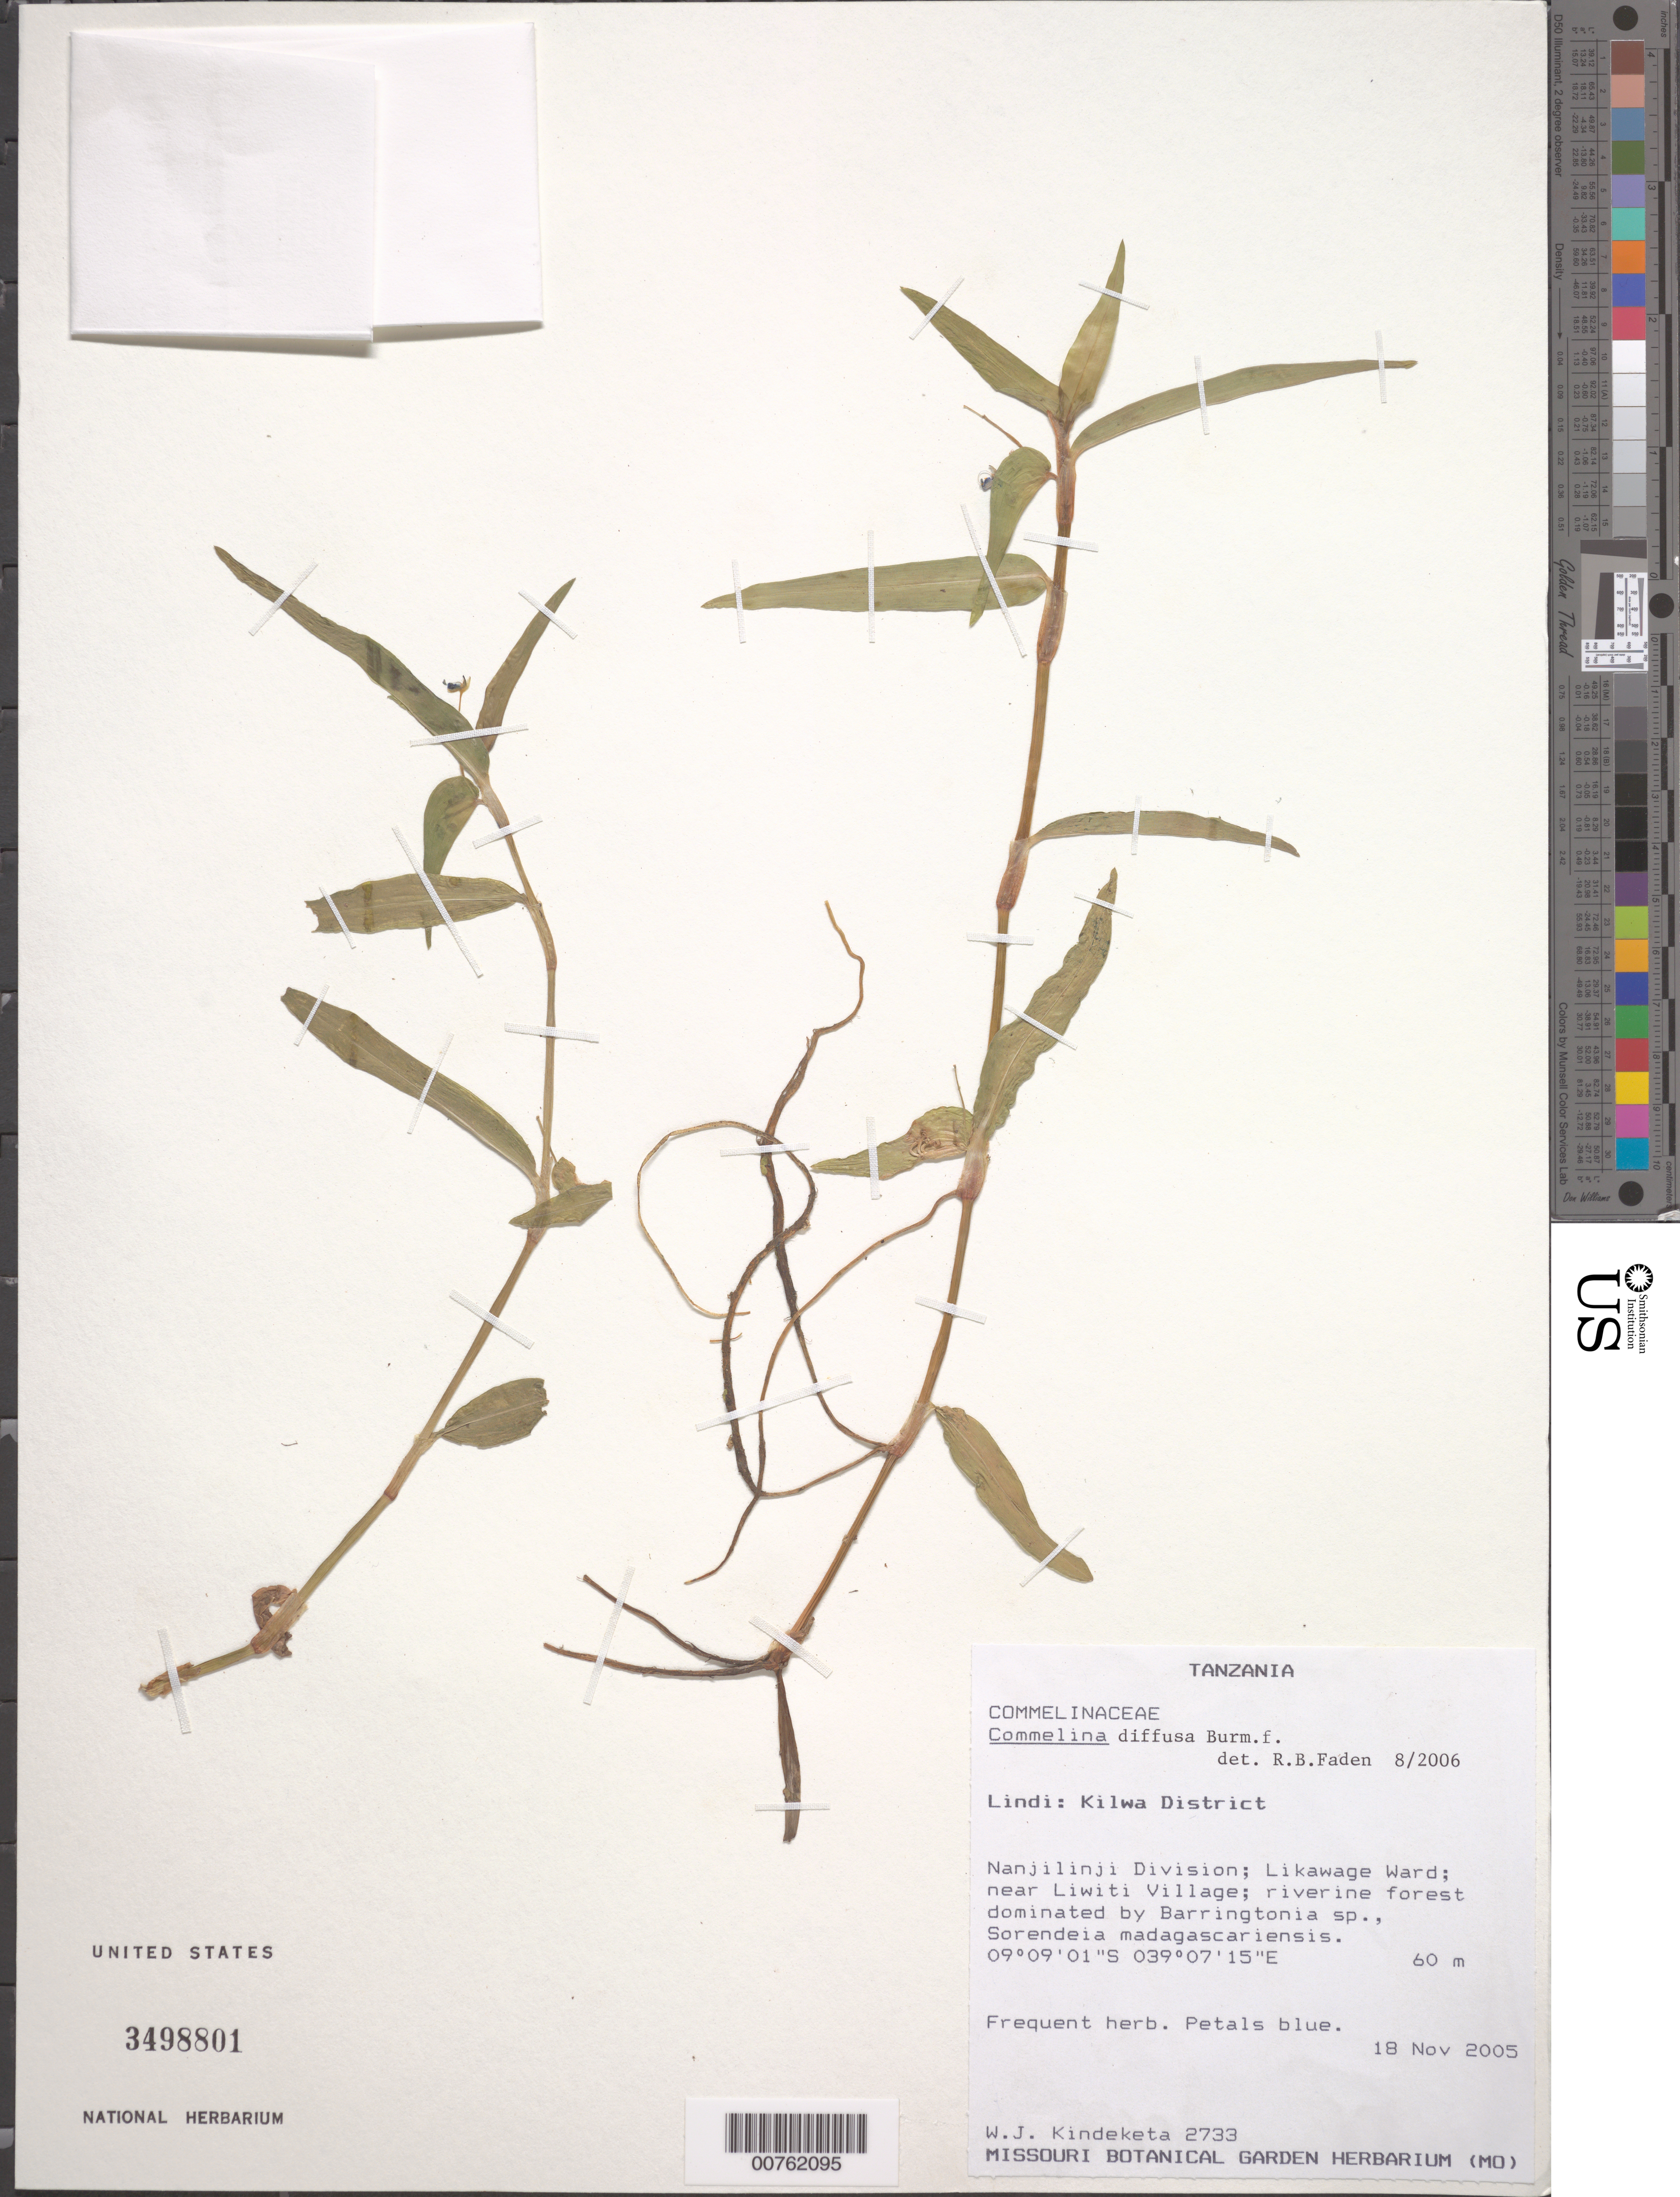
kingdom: Plantae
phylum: Tracheophyta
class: Liliopsida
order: Commelinales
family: Commelinaceae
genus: Commelina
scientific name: Commelina diffusa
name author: Burm. f.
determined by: Faden, Robert B., (US), Smithsonian Institution - National Museum of Natural History (UNITED STATES)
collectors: W. J. Kindeketa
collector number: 2733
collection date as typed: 18 Nov 2005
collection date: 2005-11-18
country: Tanzania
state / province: Lindi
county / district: Kilwa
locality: Likawage Ward; near Liwiti Village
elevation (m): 60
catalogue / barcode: US 3498801